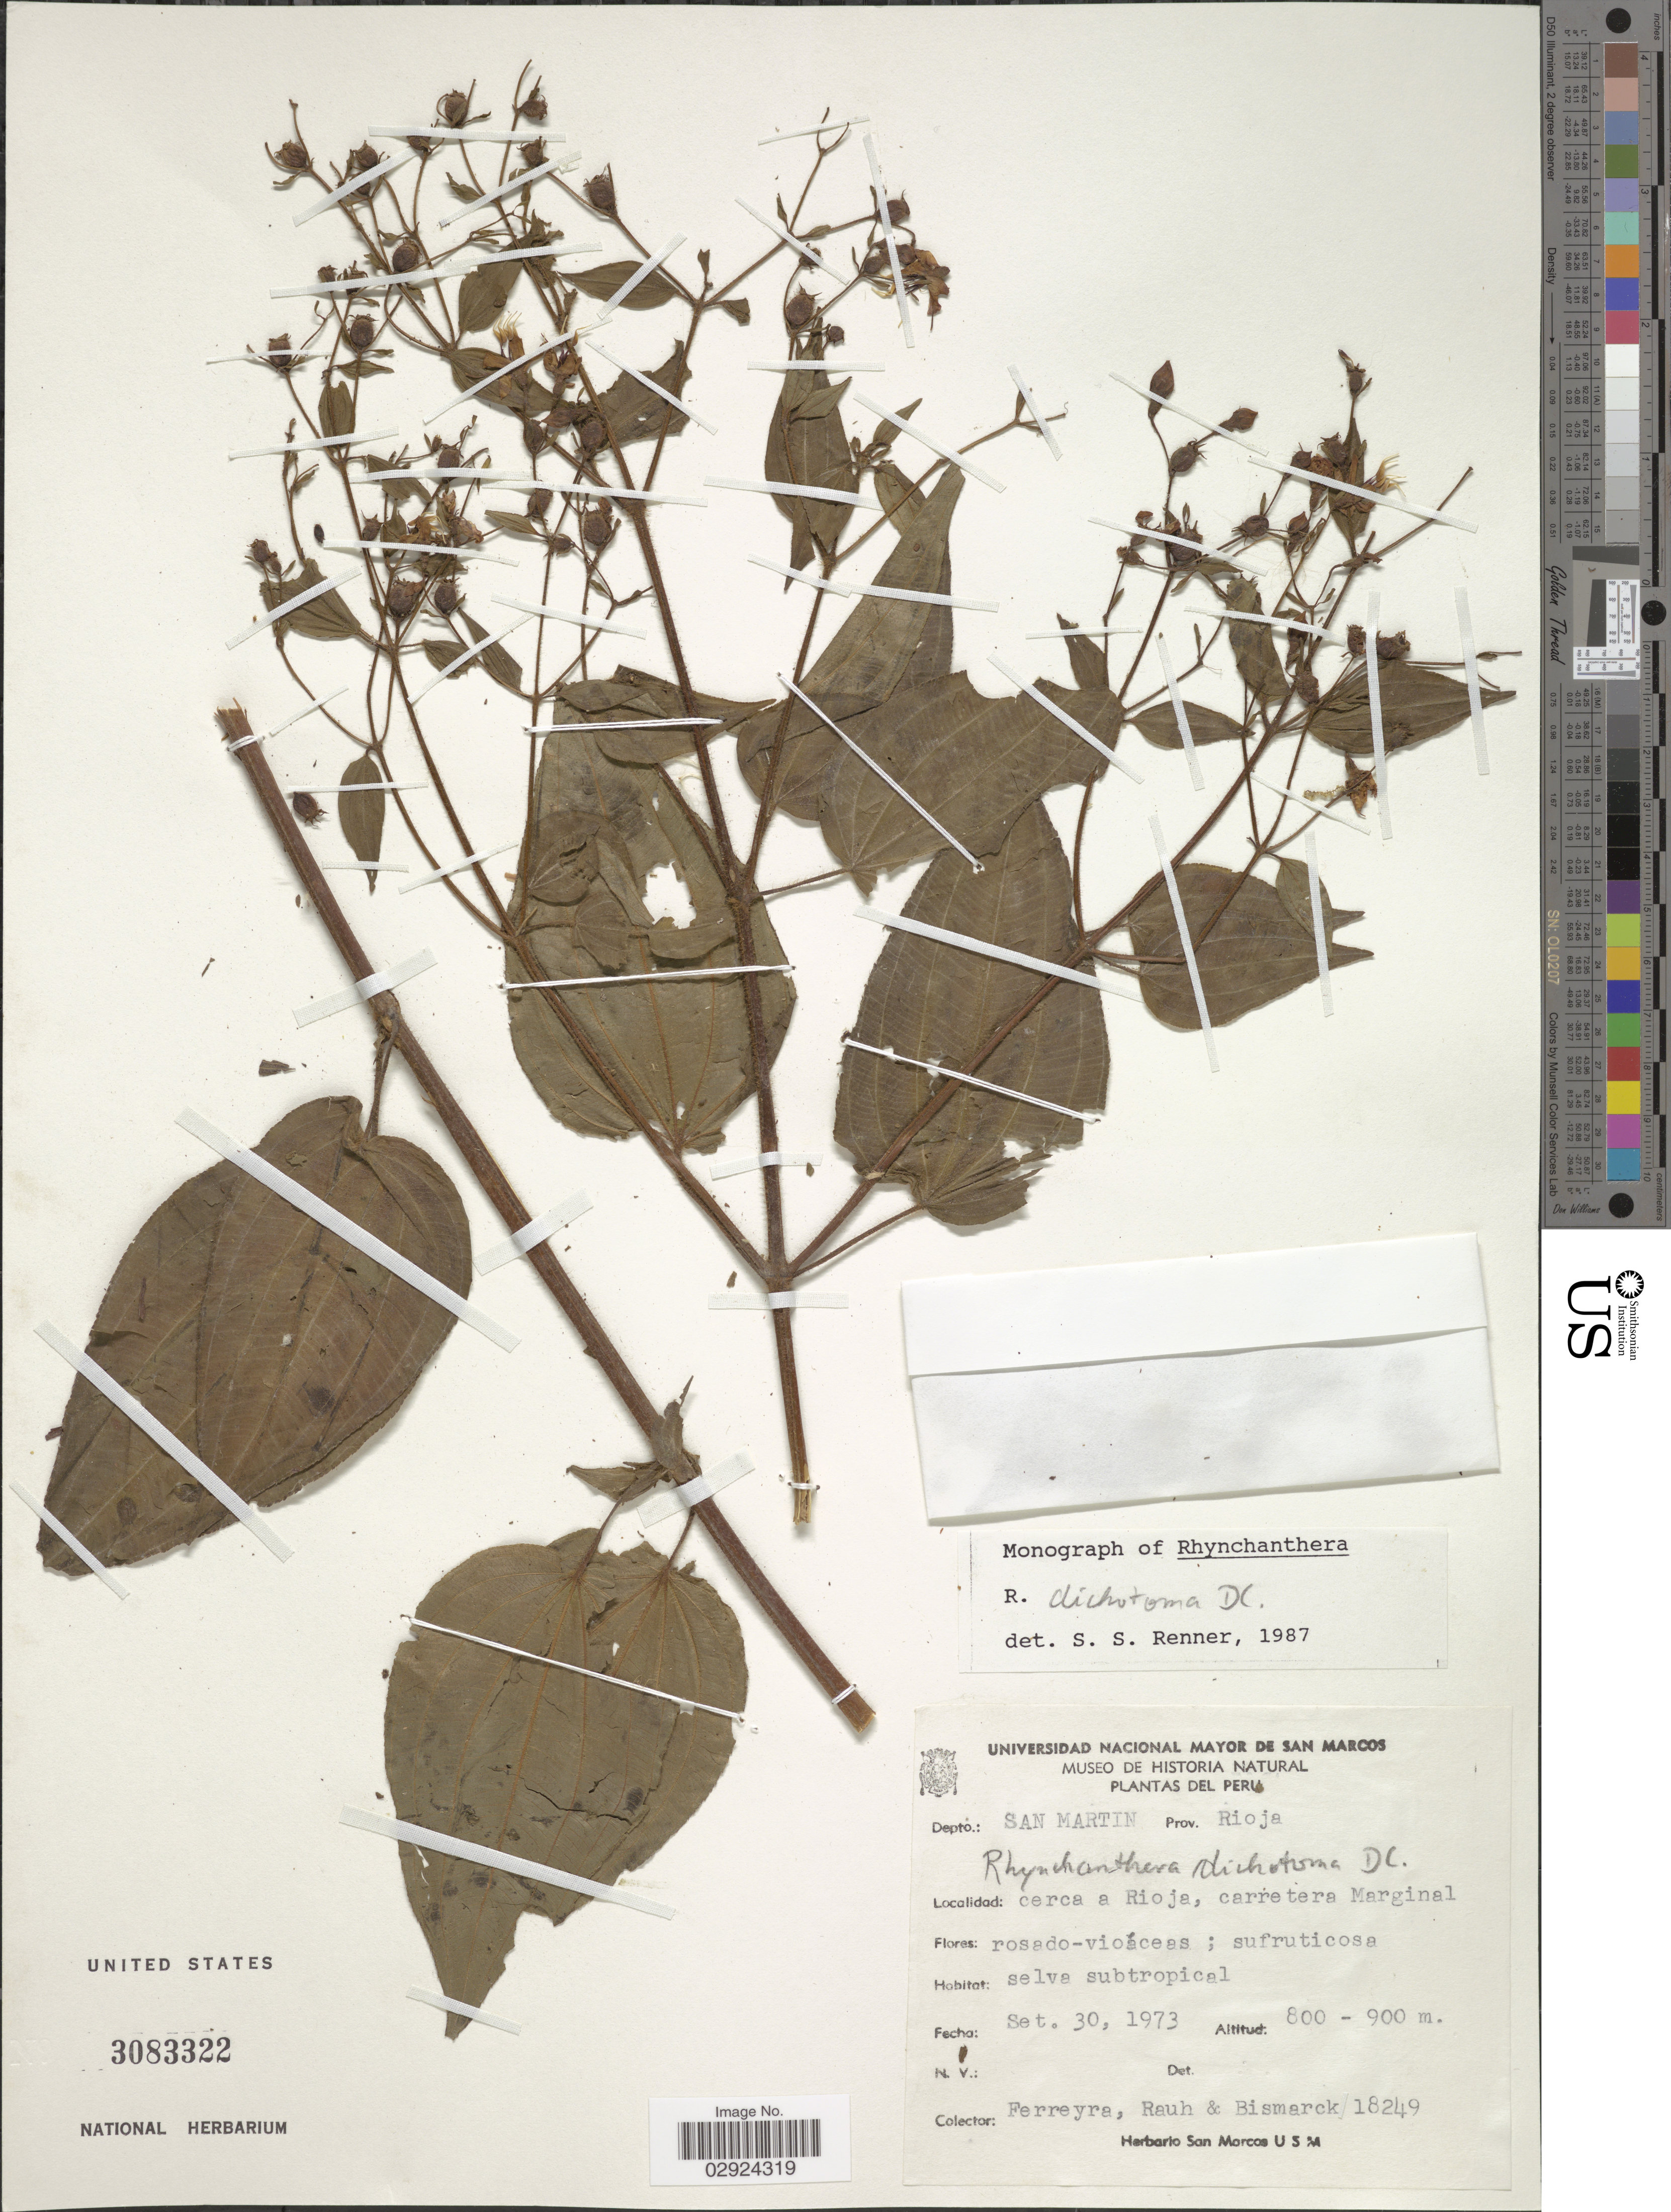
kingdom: Plantae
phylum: Tracheophyta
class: Magnoliopsida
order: Myrtales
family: Melastomataceae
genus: Rhynchanthera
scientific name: Rhynchanthera dichotoma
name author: DC.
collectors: Ferreyra, -. Rauh & -. Bismarck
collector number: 18249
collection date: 1973-09-30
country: Peru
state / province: San Martín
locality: Depto.: San Martin, Prov. Rioja, cerca a Rioja, carretera Marginal.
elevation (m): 800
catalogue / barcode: US 3083322